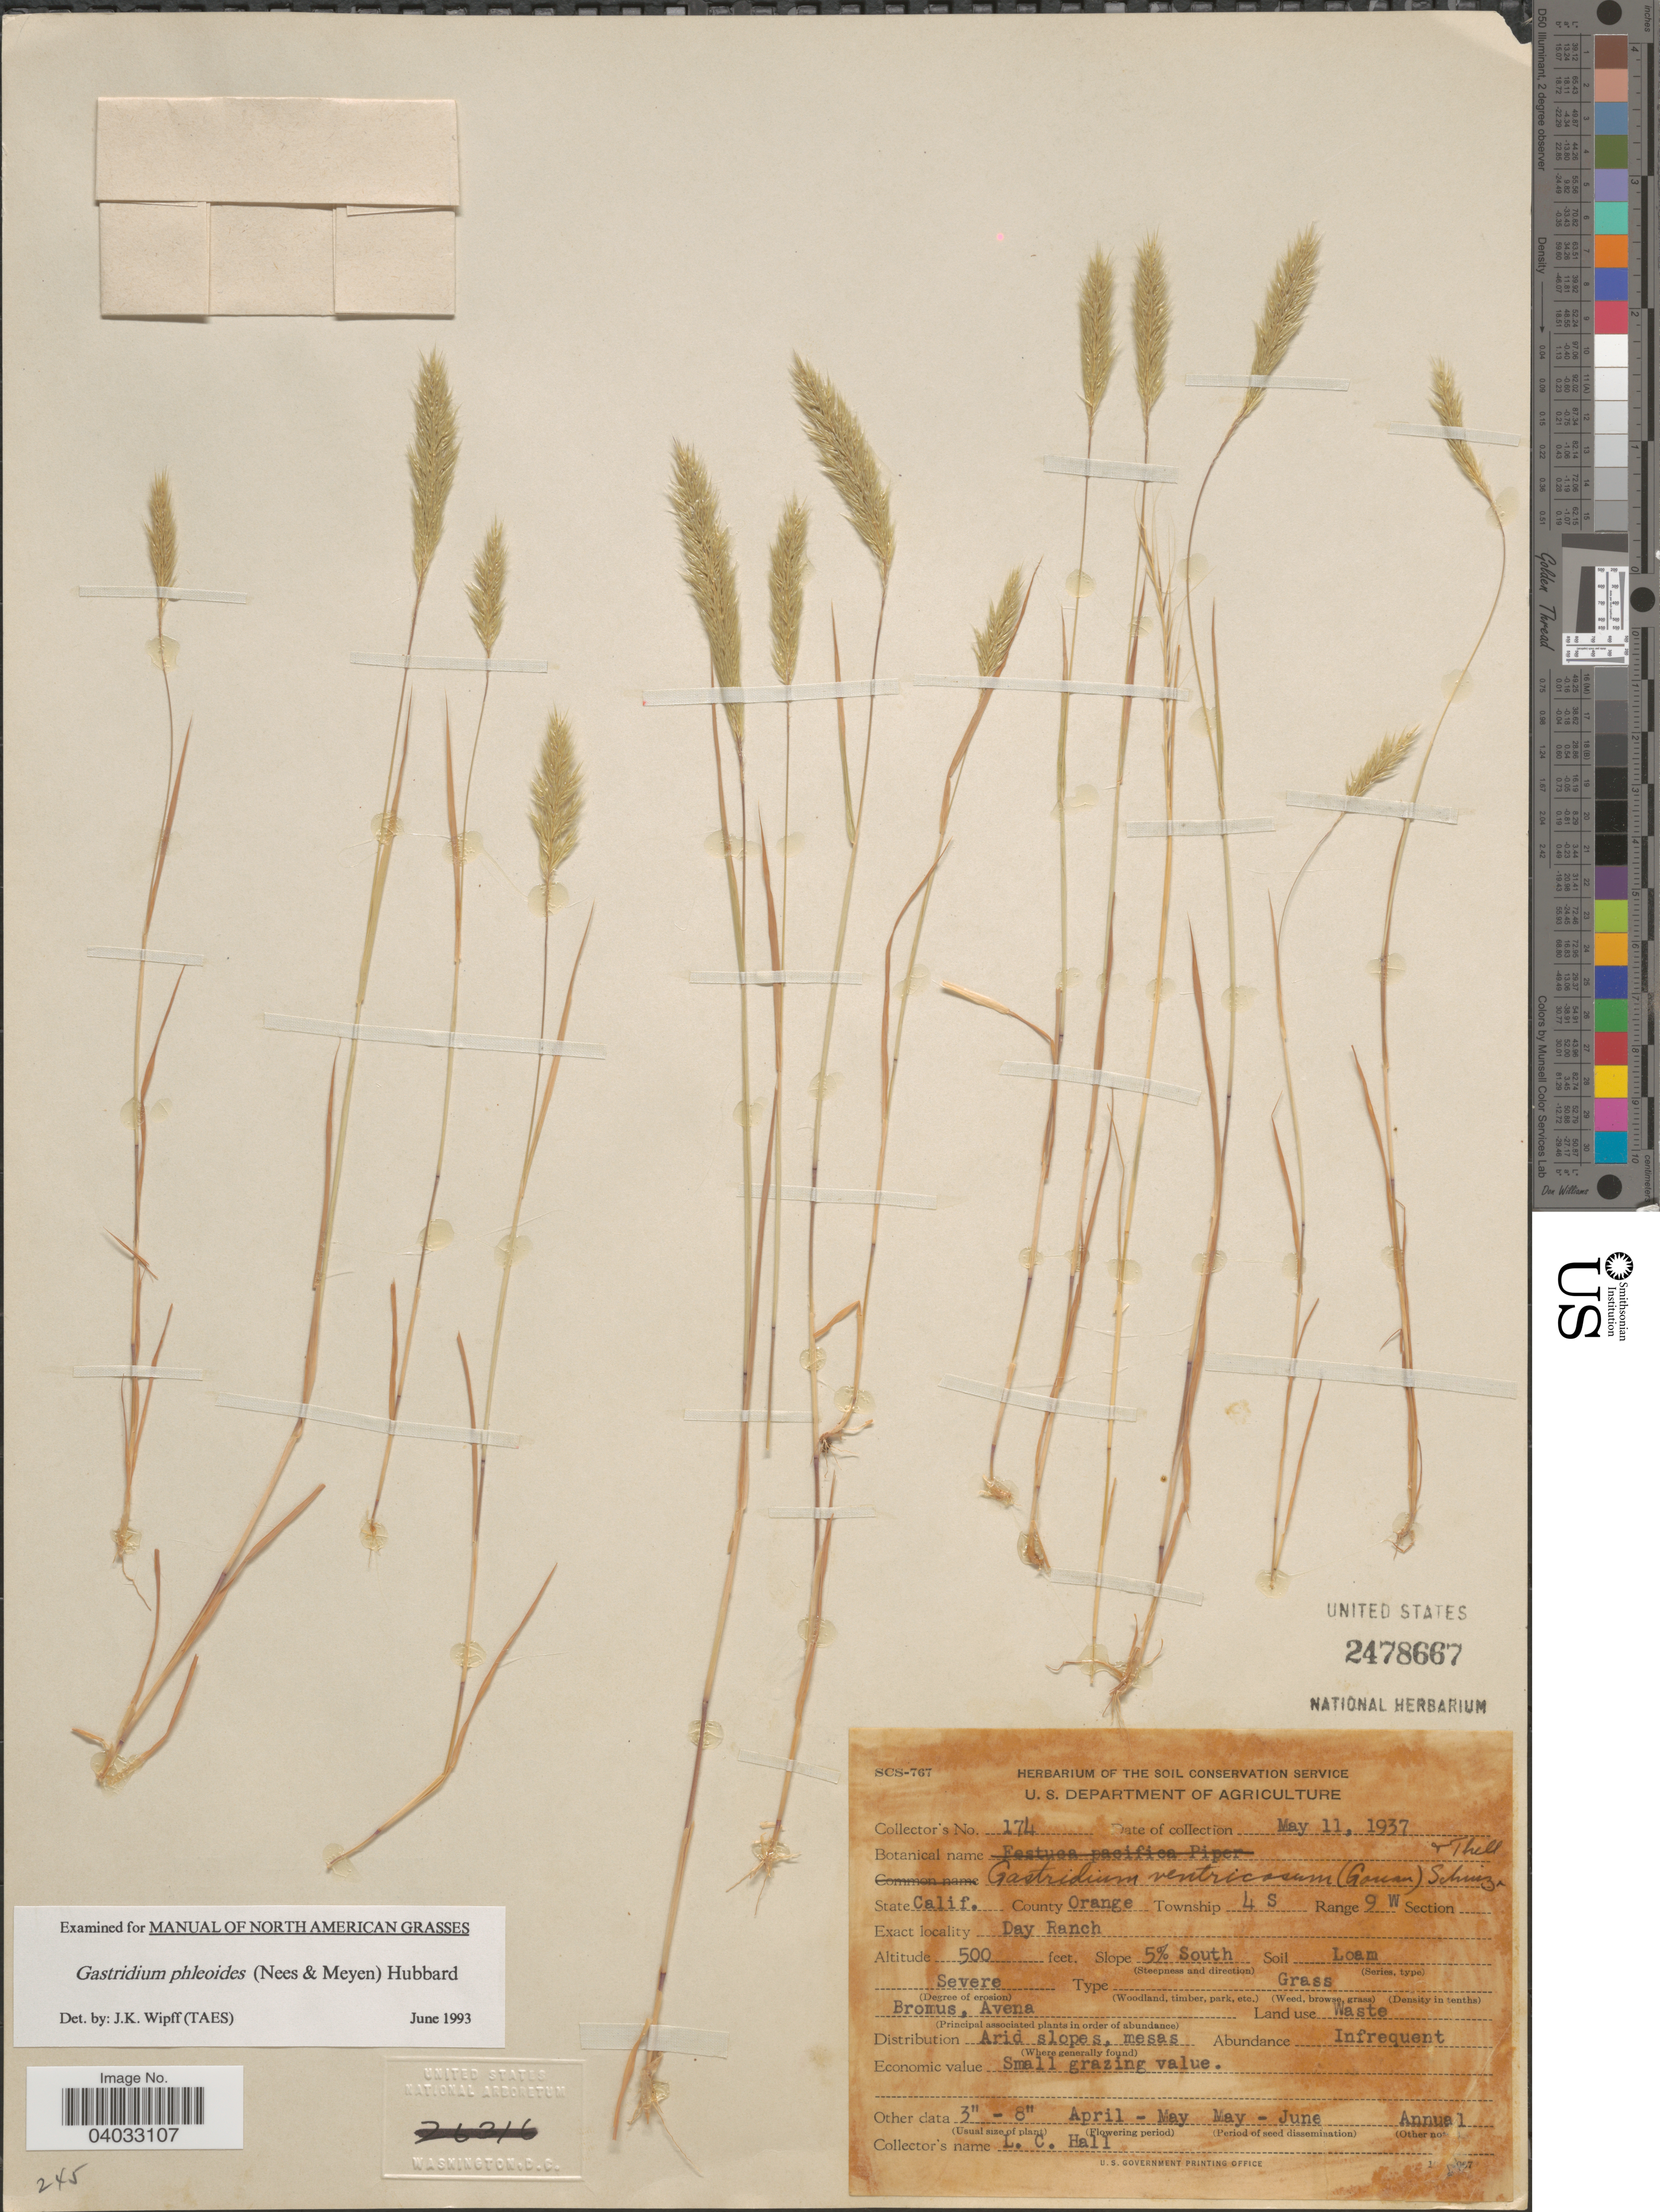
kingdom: Plantae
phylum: Tracheophyta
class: Liliopsida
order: Poales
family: Poaceae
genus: Gastridium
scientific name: Gastridium phleoides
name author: (Nees) C.E. Hubb.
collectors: L. Hall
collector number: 174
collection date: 1937-05-11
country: United States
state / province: California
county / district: Orange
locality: County Orange. Township 4 S. Range 9 W. Day Ranch. Slope 5% South.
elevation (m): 152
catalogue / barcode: US 2478667